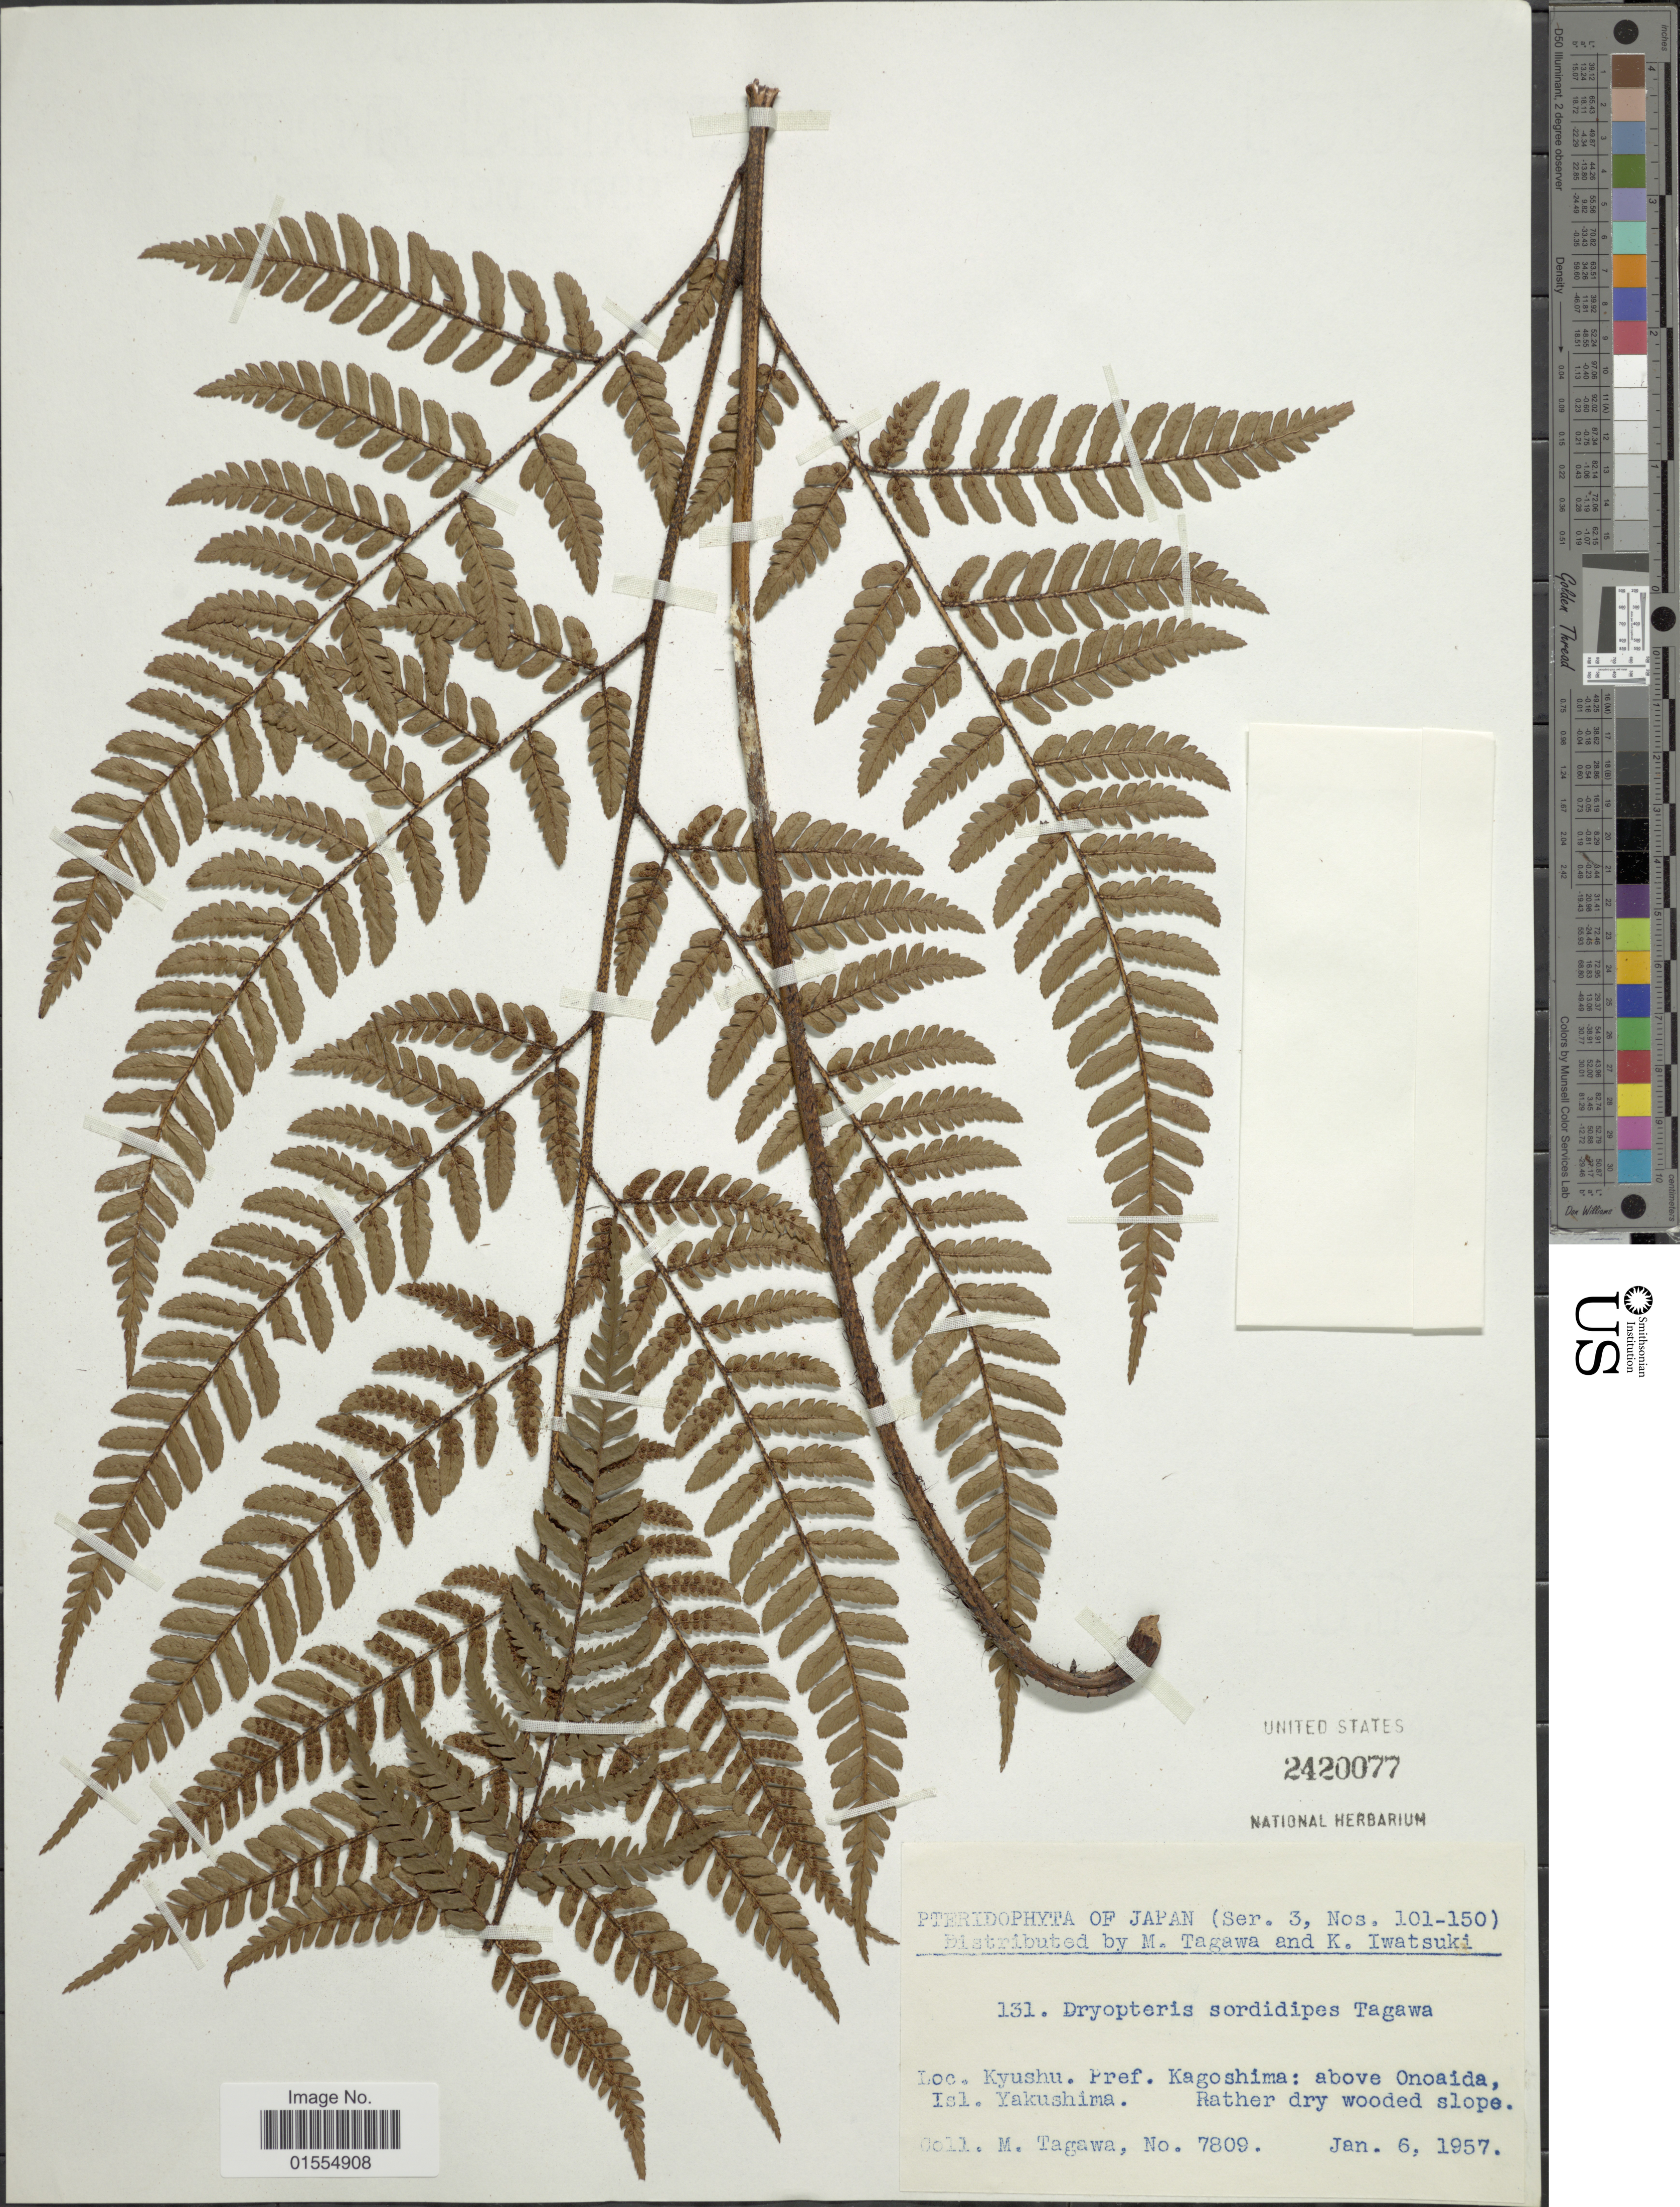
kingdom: Plantae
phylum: Tracheophyta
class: Polypodiopsida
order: Polypodiales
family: Dryopteridaceae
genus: Dryopteris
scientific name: Dryopteris sordidipes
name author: Tagawa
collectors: M. Tagawa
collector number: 7809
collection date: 1957-01-06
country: Japan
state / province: Kagosima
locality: Kyushu, Pref. Kagoshima: above Onoaida, Isl. Yakushima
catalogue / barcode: US 2420077